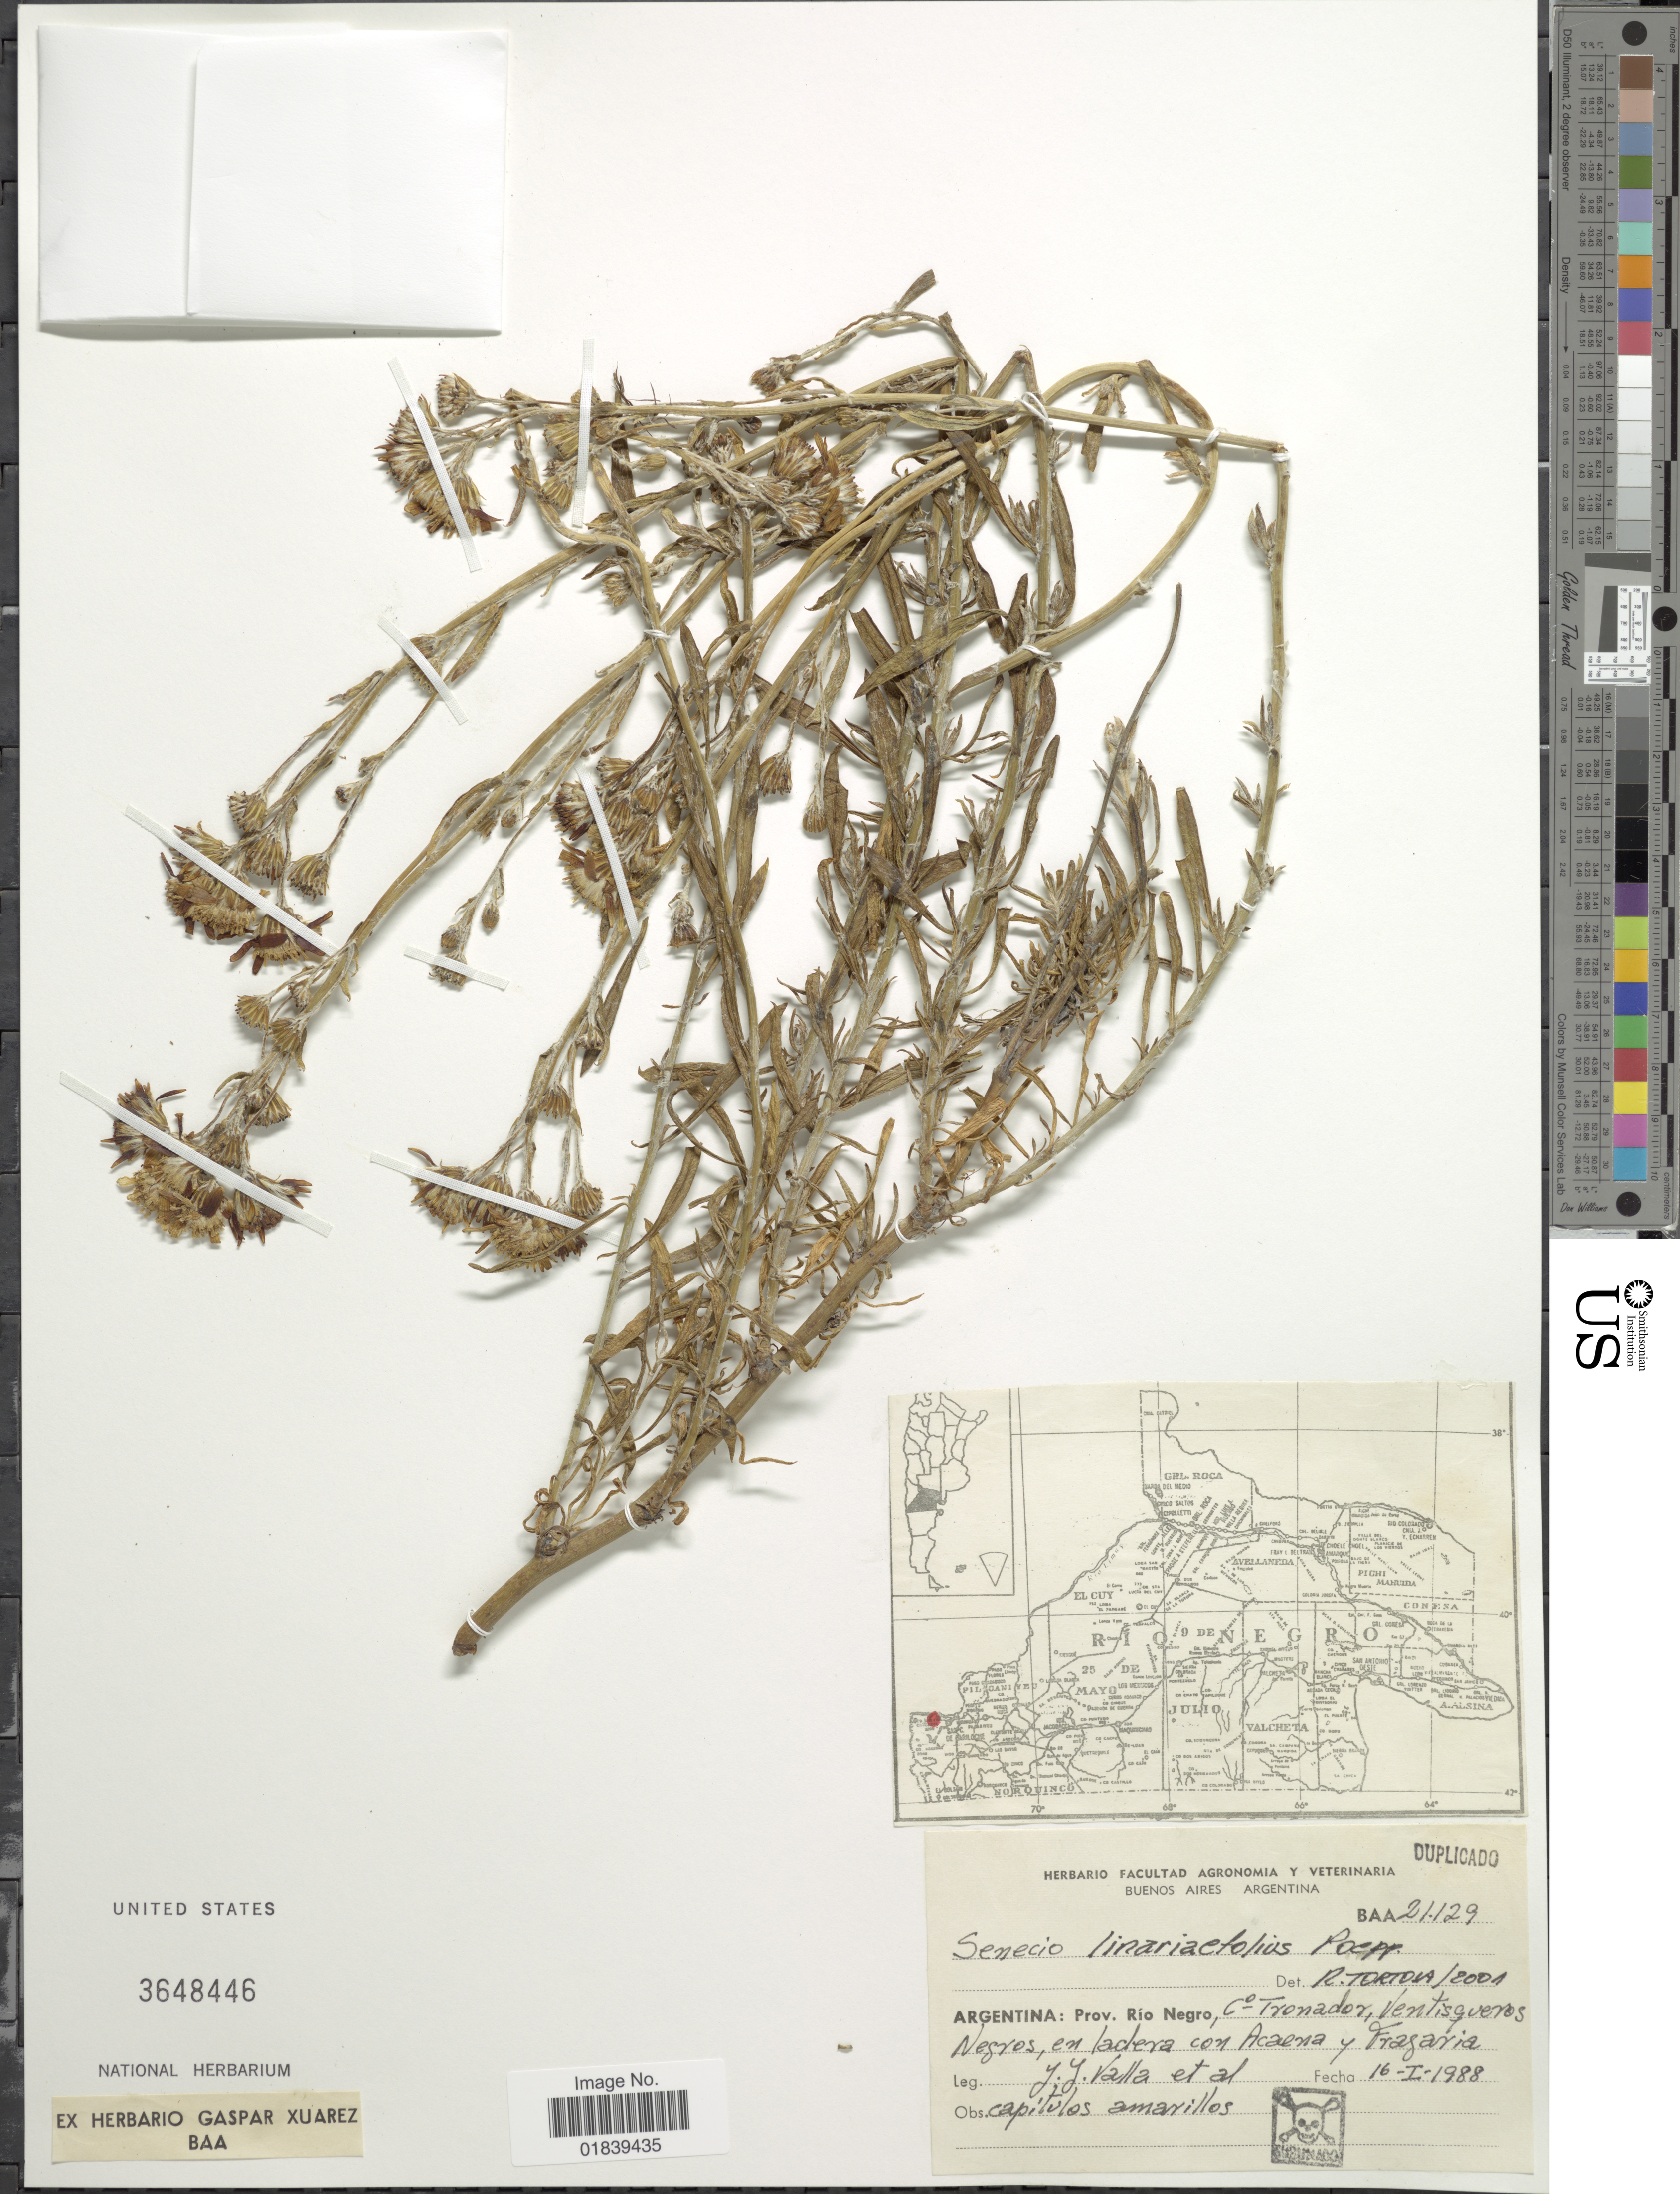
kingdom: Plantae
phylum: Tracheophyta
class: Magnoliopsida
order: Asterales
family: Asteraceae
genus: Senecio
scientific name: Senecio linariifolius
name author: Drège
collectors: J. Valla & et al.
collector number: BAA21129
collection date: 1988-01-16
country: Argentina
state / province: Rio Negro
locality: Cº Tronador, Ventisqueros Negros.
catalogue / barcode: US 3648446